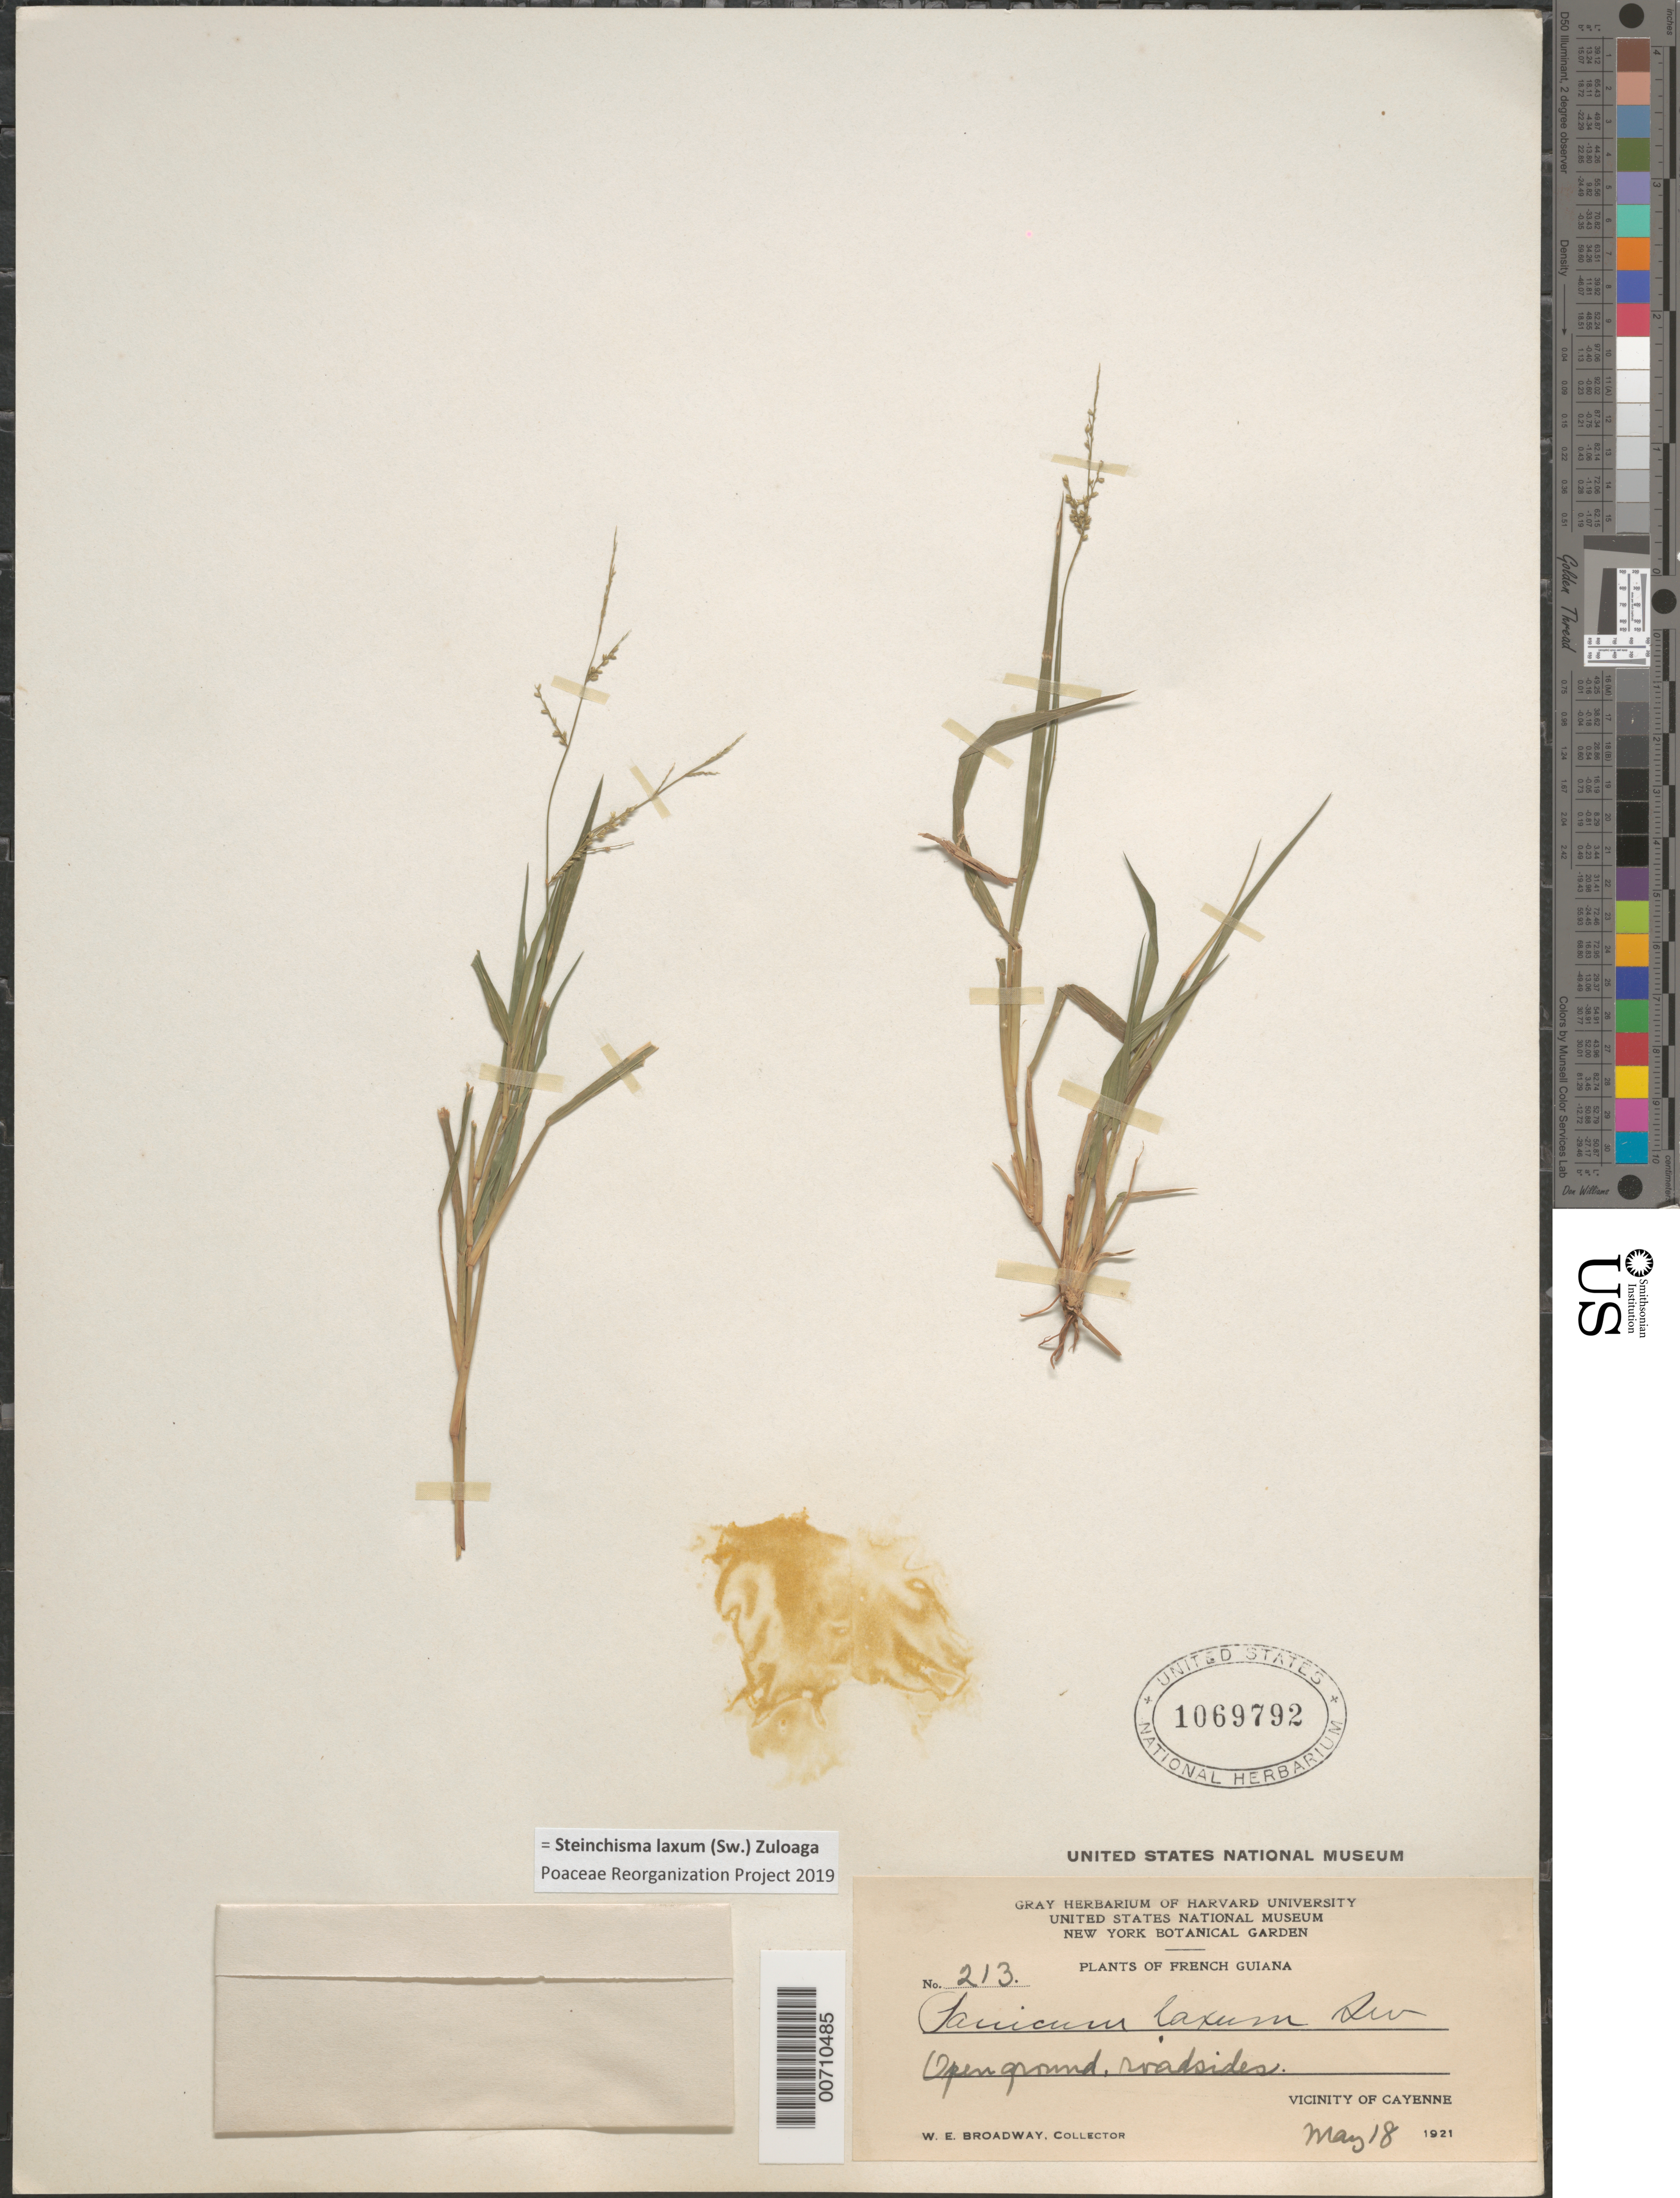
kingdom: Plantae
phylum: Tracheophyta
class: Liliopsida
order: Poales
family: Poaceae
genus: Panicum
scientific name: Panicum laxum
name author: Sw.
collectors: W. E. Broadway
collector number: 213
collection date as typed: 18-May-21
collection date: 1921-05-18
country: French Guiana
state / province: Cayenne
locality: Cayenne, vic.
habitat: Open ground, roadsides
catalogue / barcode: US 1069792